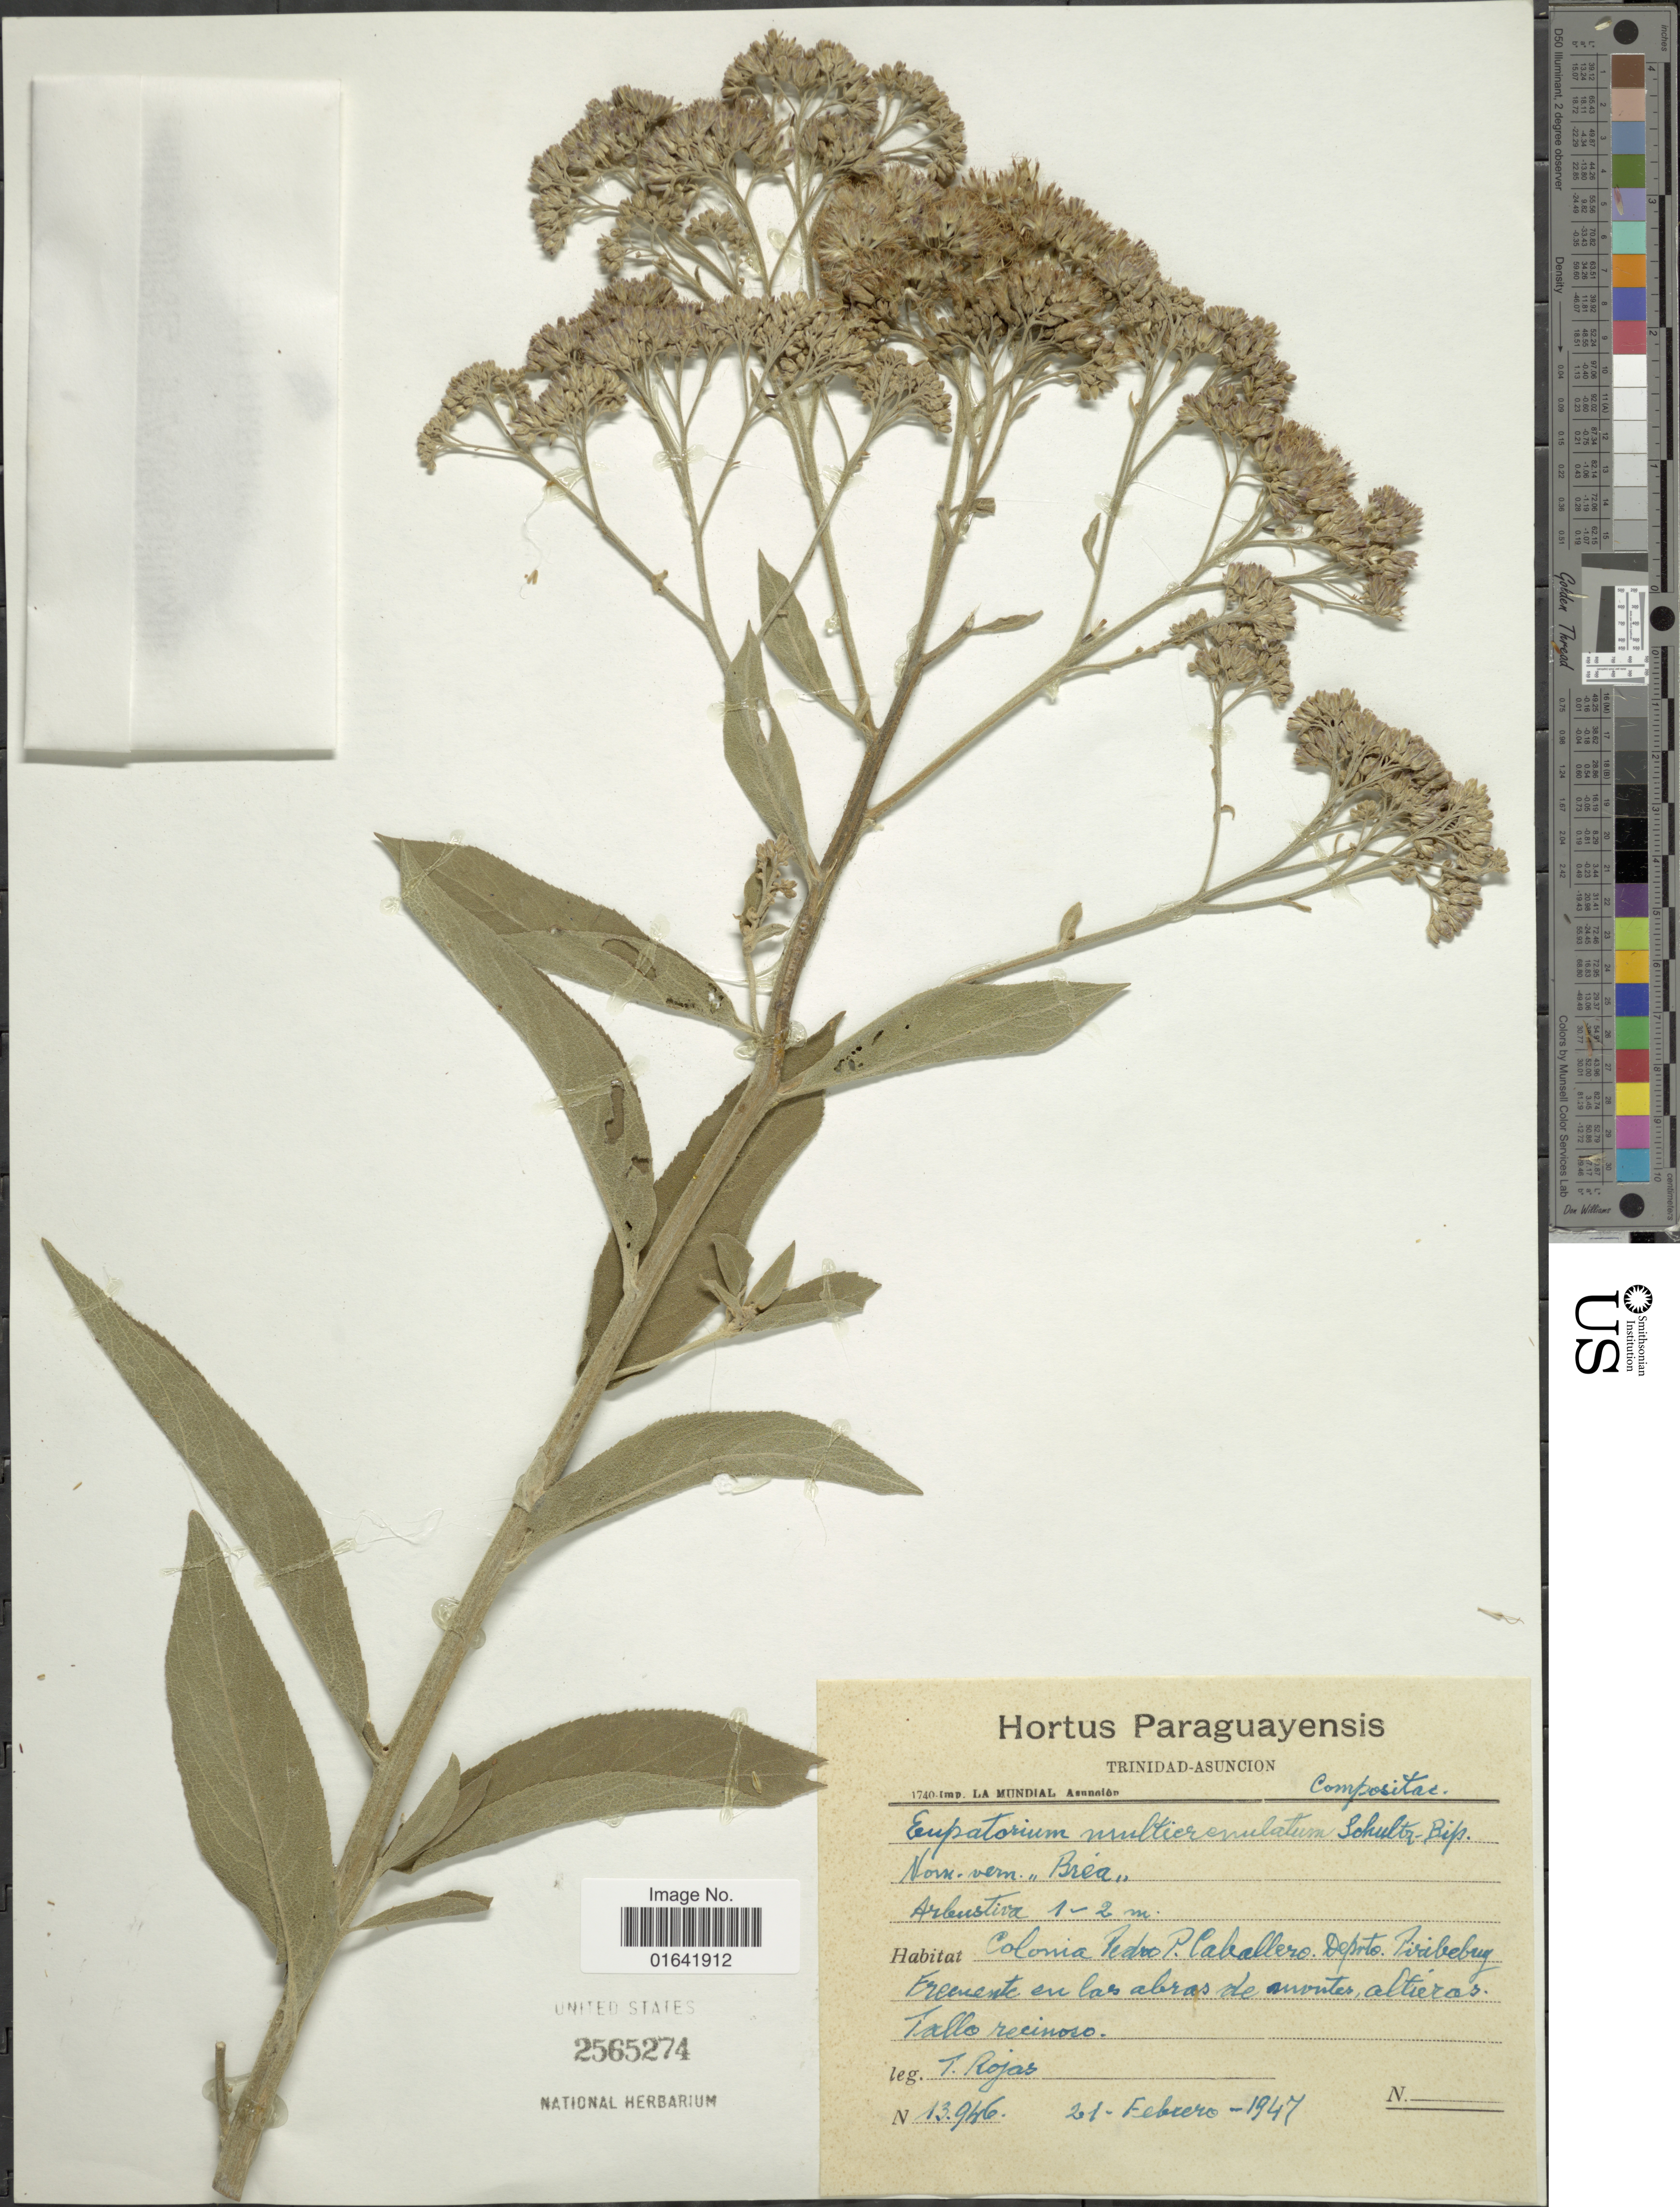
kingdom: Plantae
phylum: Tracheophyta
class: Magnoliopsida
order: Asterales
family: Asteraceae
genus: Disynaphia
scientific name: Disynaphia multicrenulata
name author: (Sch. Bip. ex Baker) R.M. King & H. Rob.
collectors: T. Rojas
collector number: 13946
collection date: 1947-02-21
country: Paraguay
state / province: Cordillera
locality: Colonia Pedro P. Caballero, Depto. Piribebuy.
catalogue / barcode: US 2565274